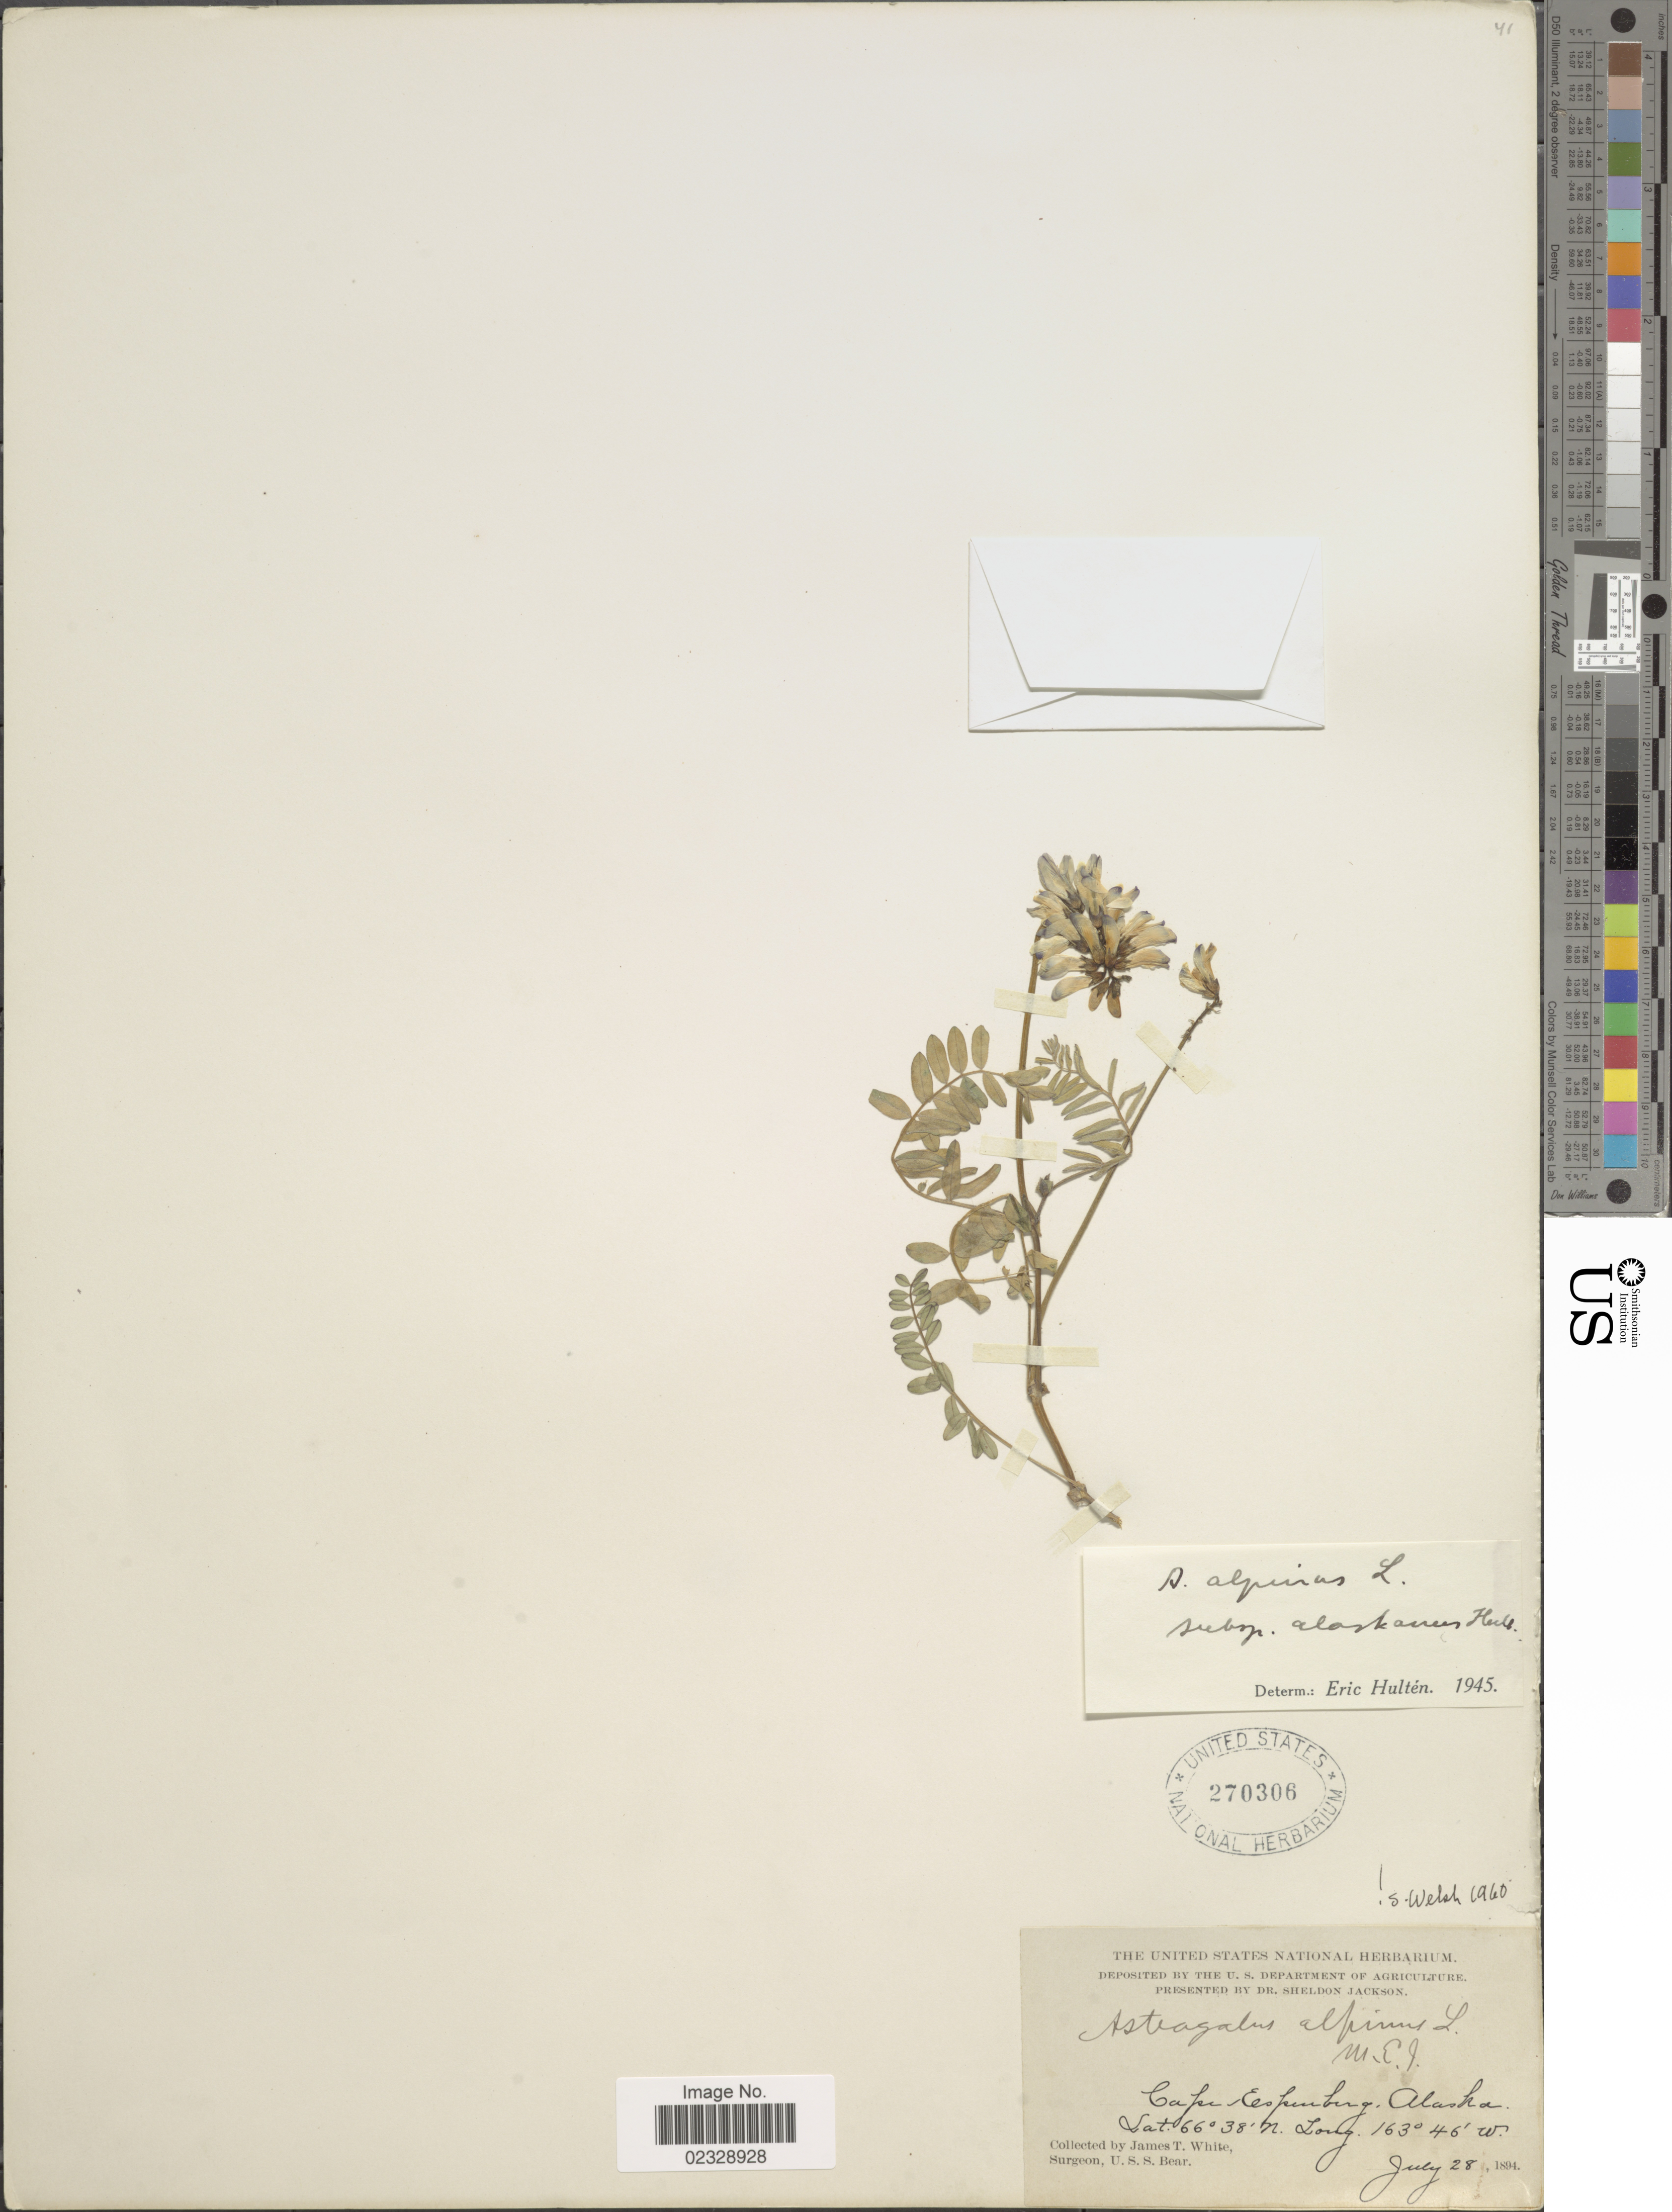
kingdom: Plantae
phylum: Tracheophyta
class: Magnoliopsida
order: Fabales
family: Fabaceae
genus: Astragalus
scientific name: Astragalus alpinus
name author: L.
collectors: J. T. White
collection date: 1894-07-28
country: United States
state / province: Alaska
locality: Cape Espenberg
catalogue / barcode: US 270306